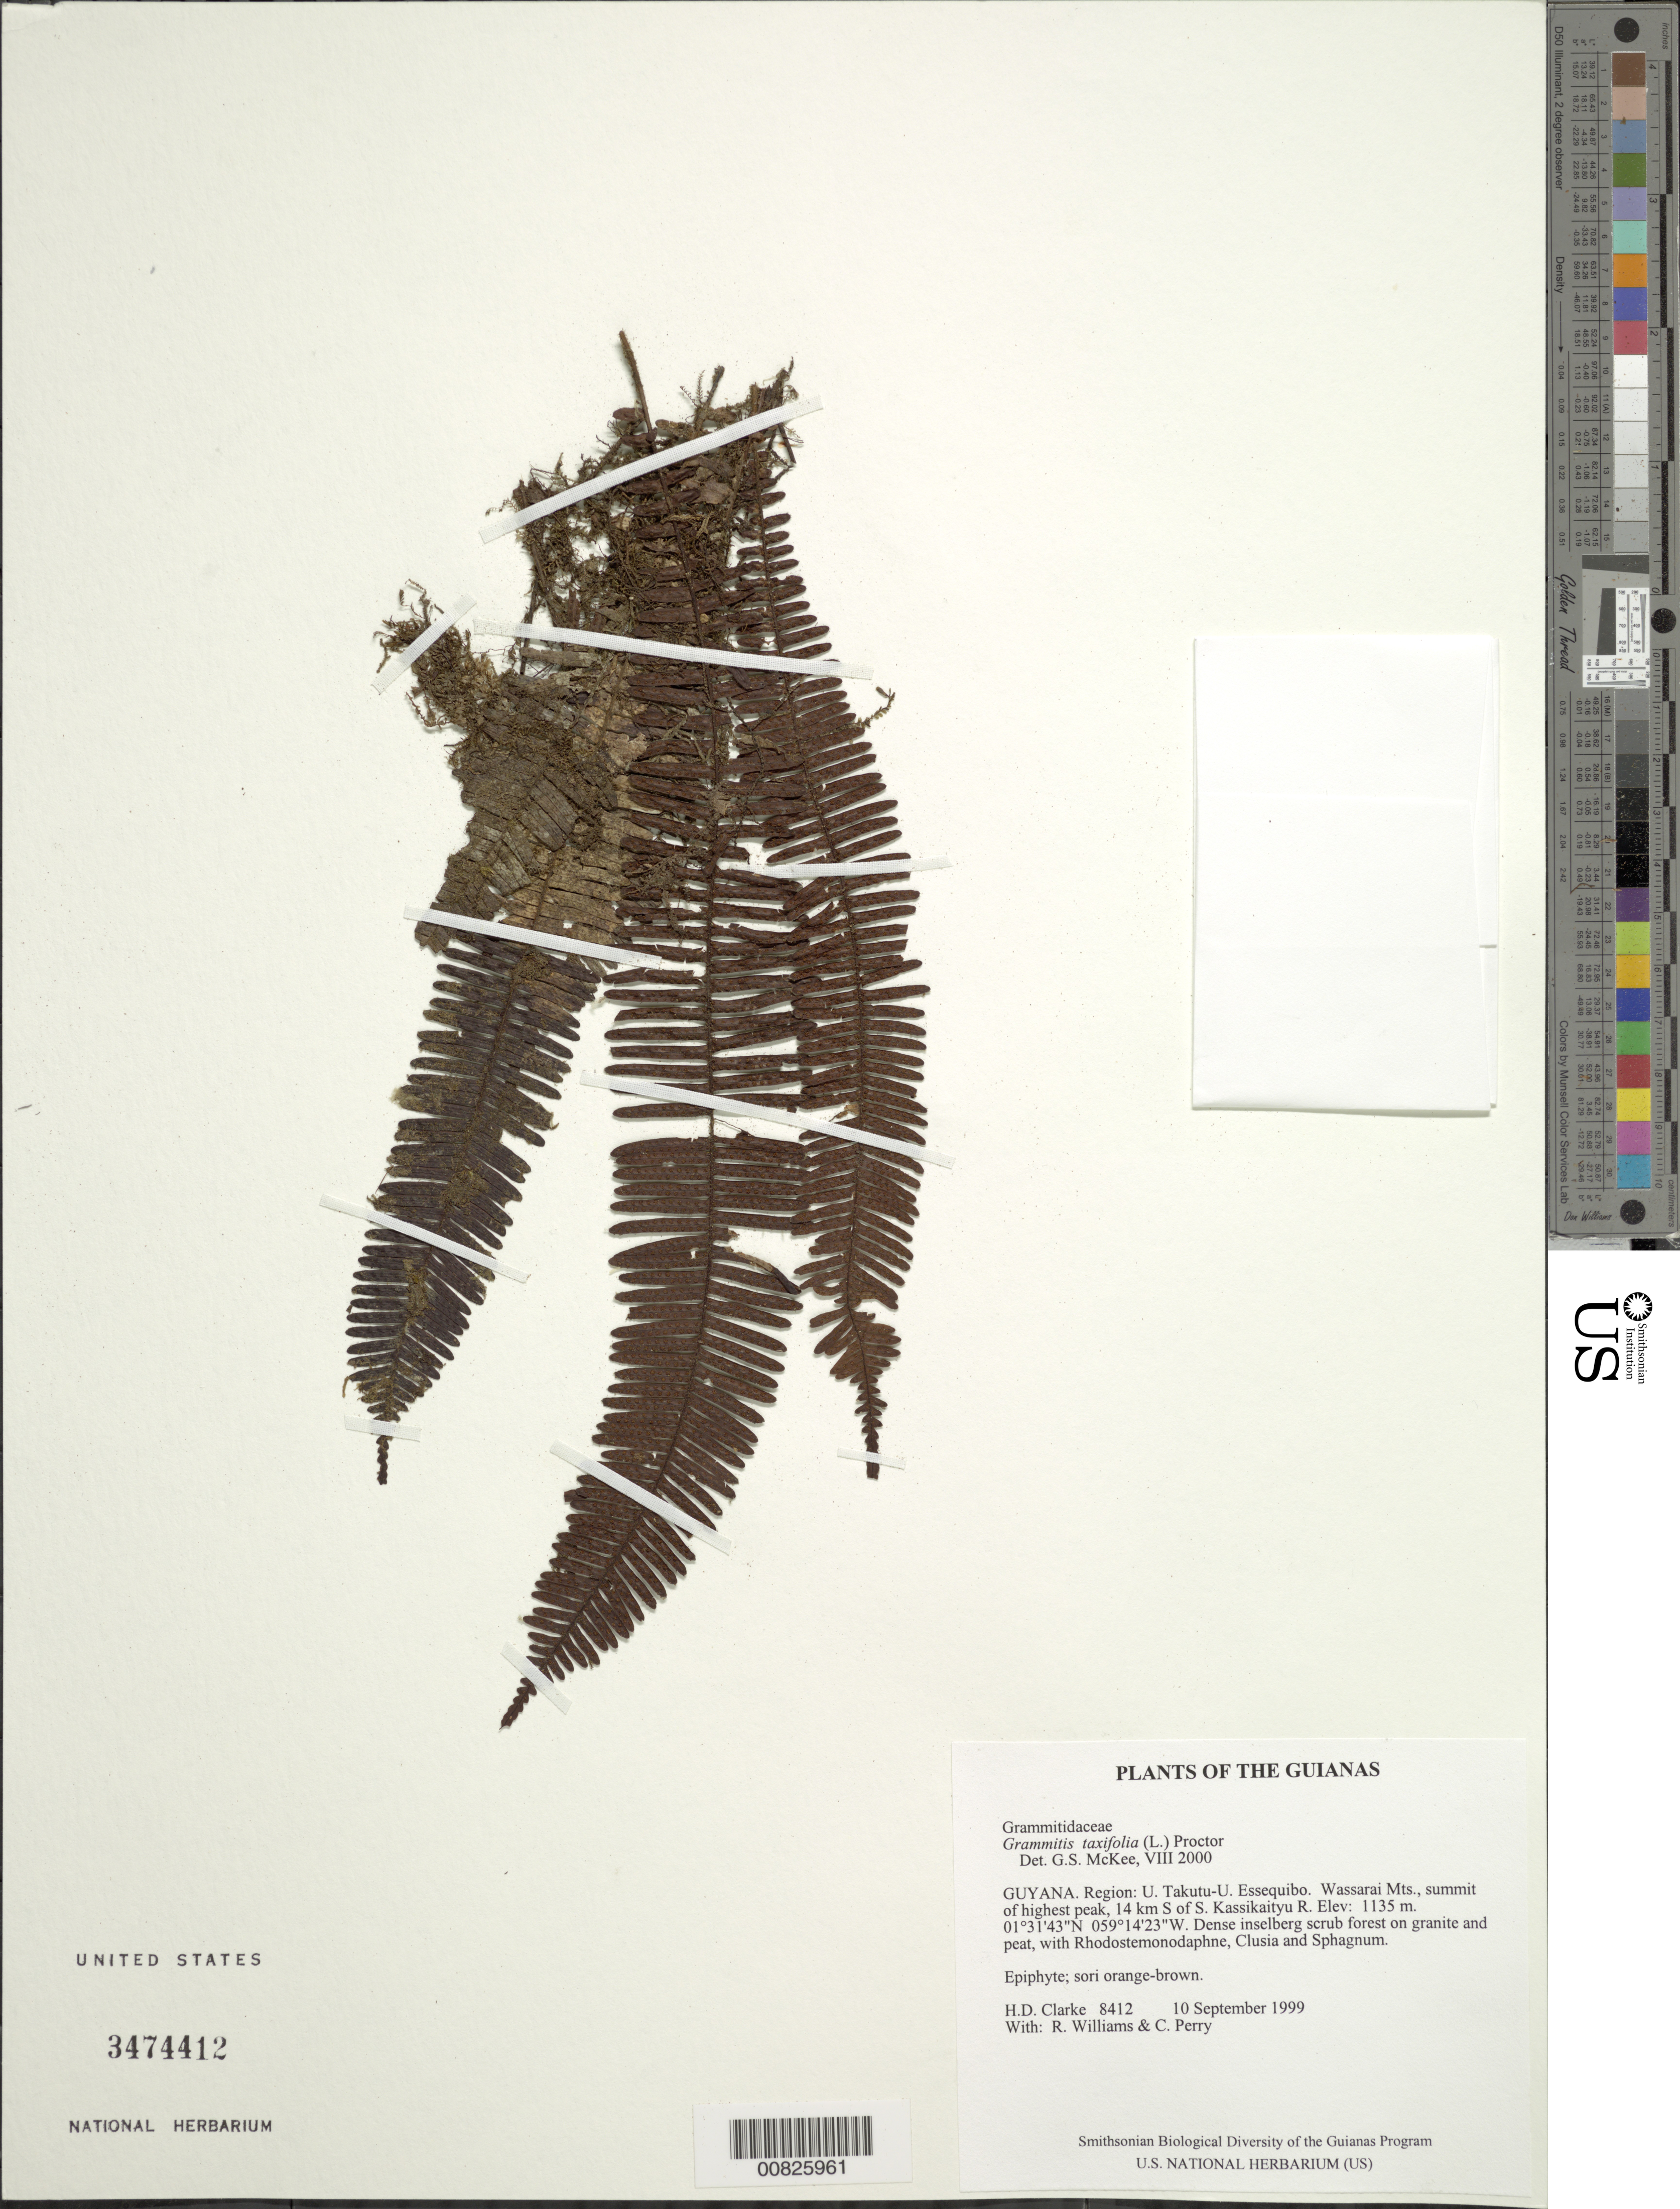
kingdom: Plantae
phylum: Tracheophyta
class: Polypodiopsida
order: Polypodiales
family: Polypodiaceae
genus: Mycopteris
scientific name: Mycopteris taxifolia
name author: (L.) Sundue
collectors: H. D. Clarke, R. Williams & C. Perry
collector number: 8412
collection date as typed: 10 September 1999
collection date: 1999-09-10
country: Guyana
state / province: U. Takutu-U. Essequibo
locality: Wassarai Mts., summit of highest peak, 14 km S of S. Kassikaityu R.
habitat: Dense inselberg scrub forest on granite and peat, with Rhodostemonodaphne, Clusia and Sphagnum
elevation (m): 1135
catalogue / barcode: US 3474412